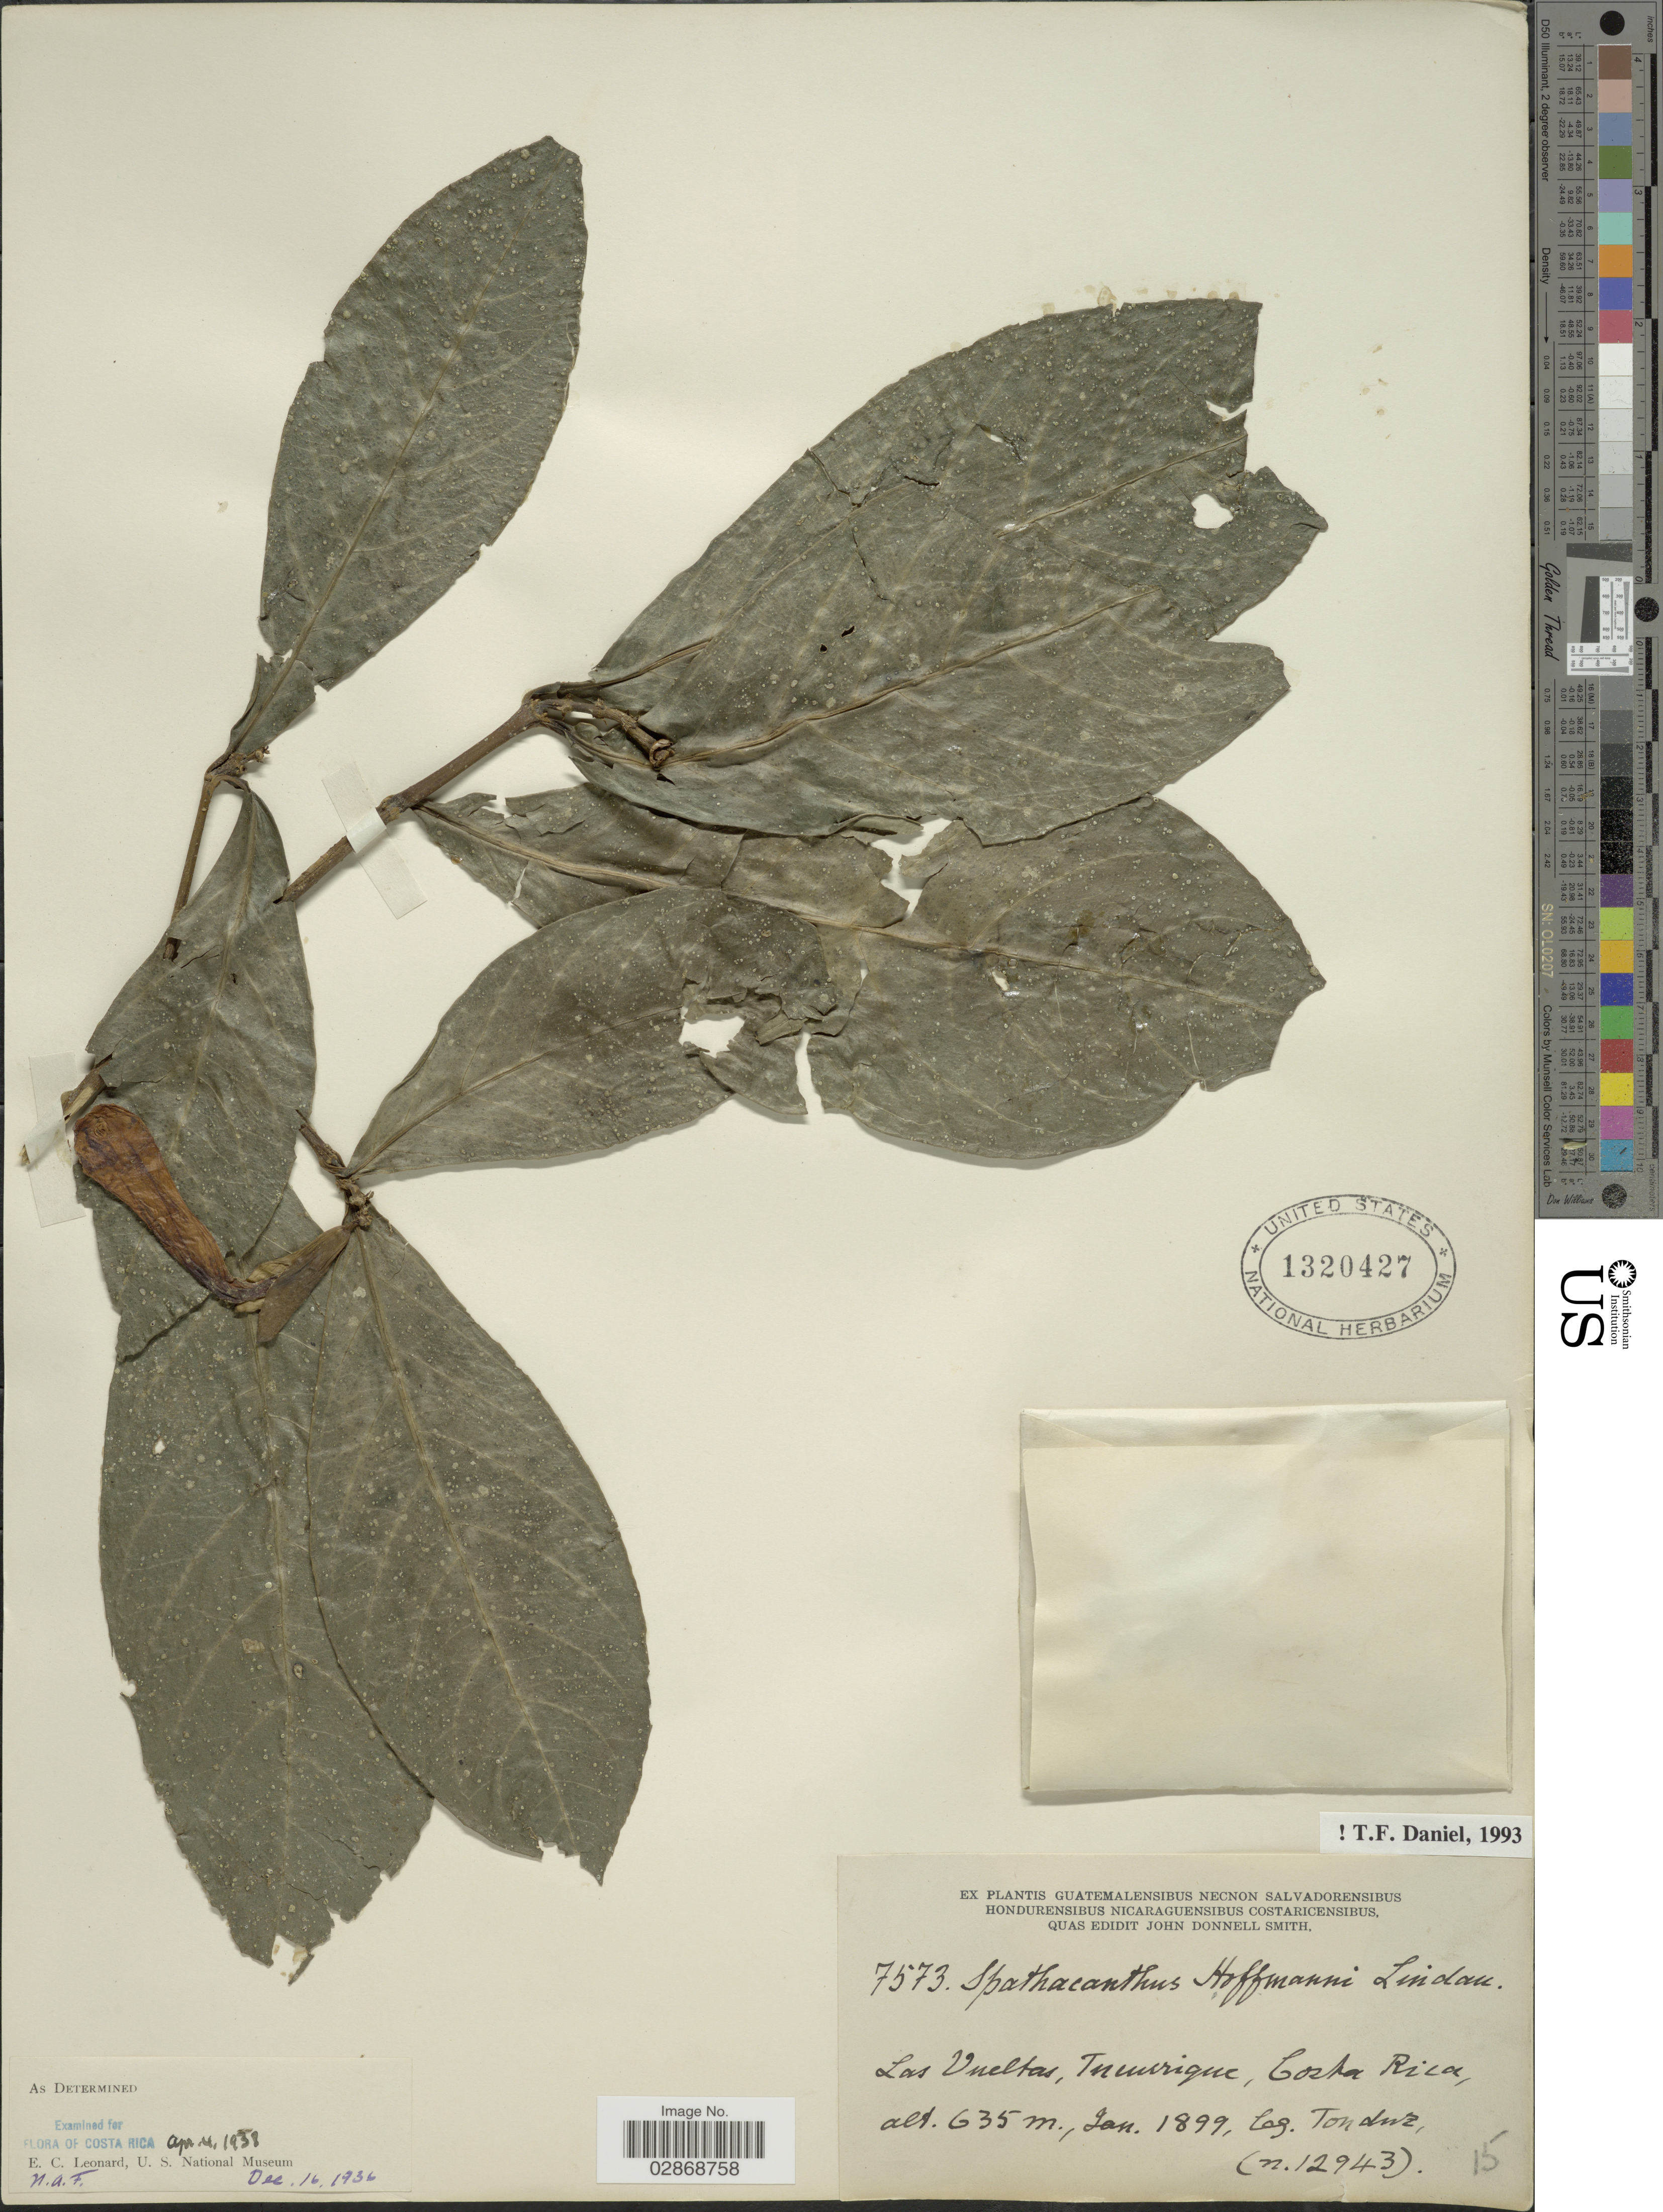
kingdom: Plantae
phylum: Tracheophyta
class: Magnoliopsida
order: Lamiales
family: Acanthaceae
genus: Spathacanthus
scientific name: Spathacanthus hoffmannii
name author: Lindau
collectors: Tonduz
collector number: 7573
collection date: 1899-01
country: Costa Rica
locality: Las Vueltas, Tucurrique.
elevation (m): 635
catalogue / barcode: US 1320427